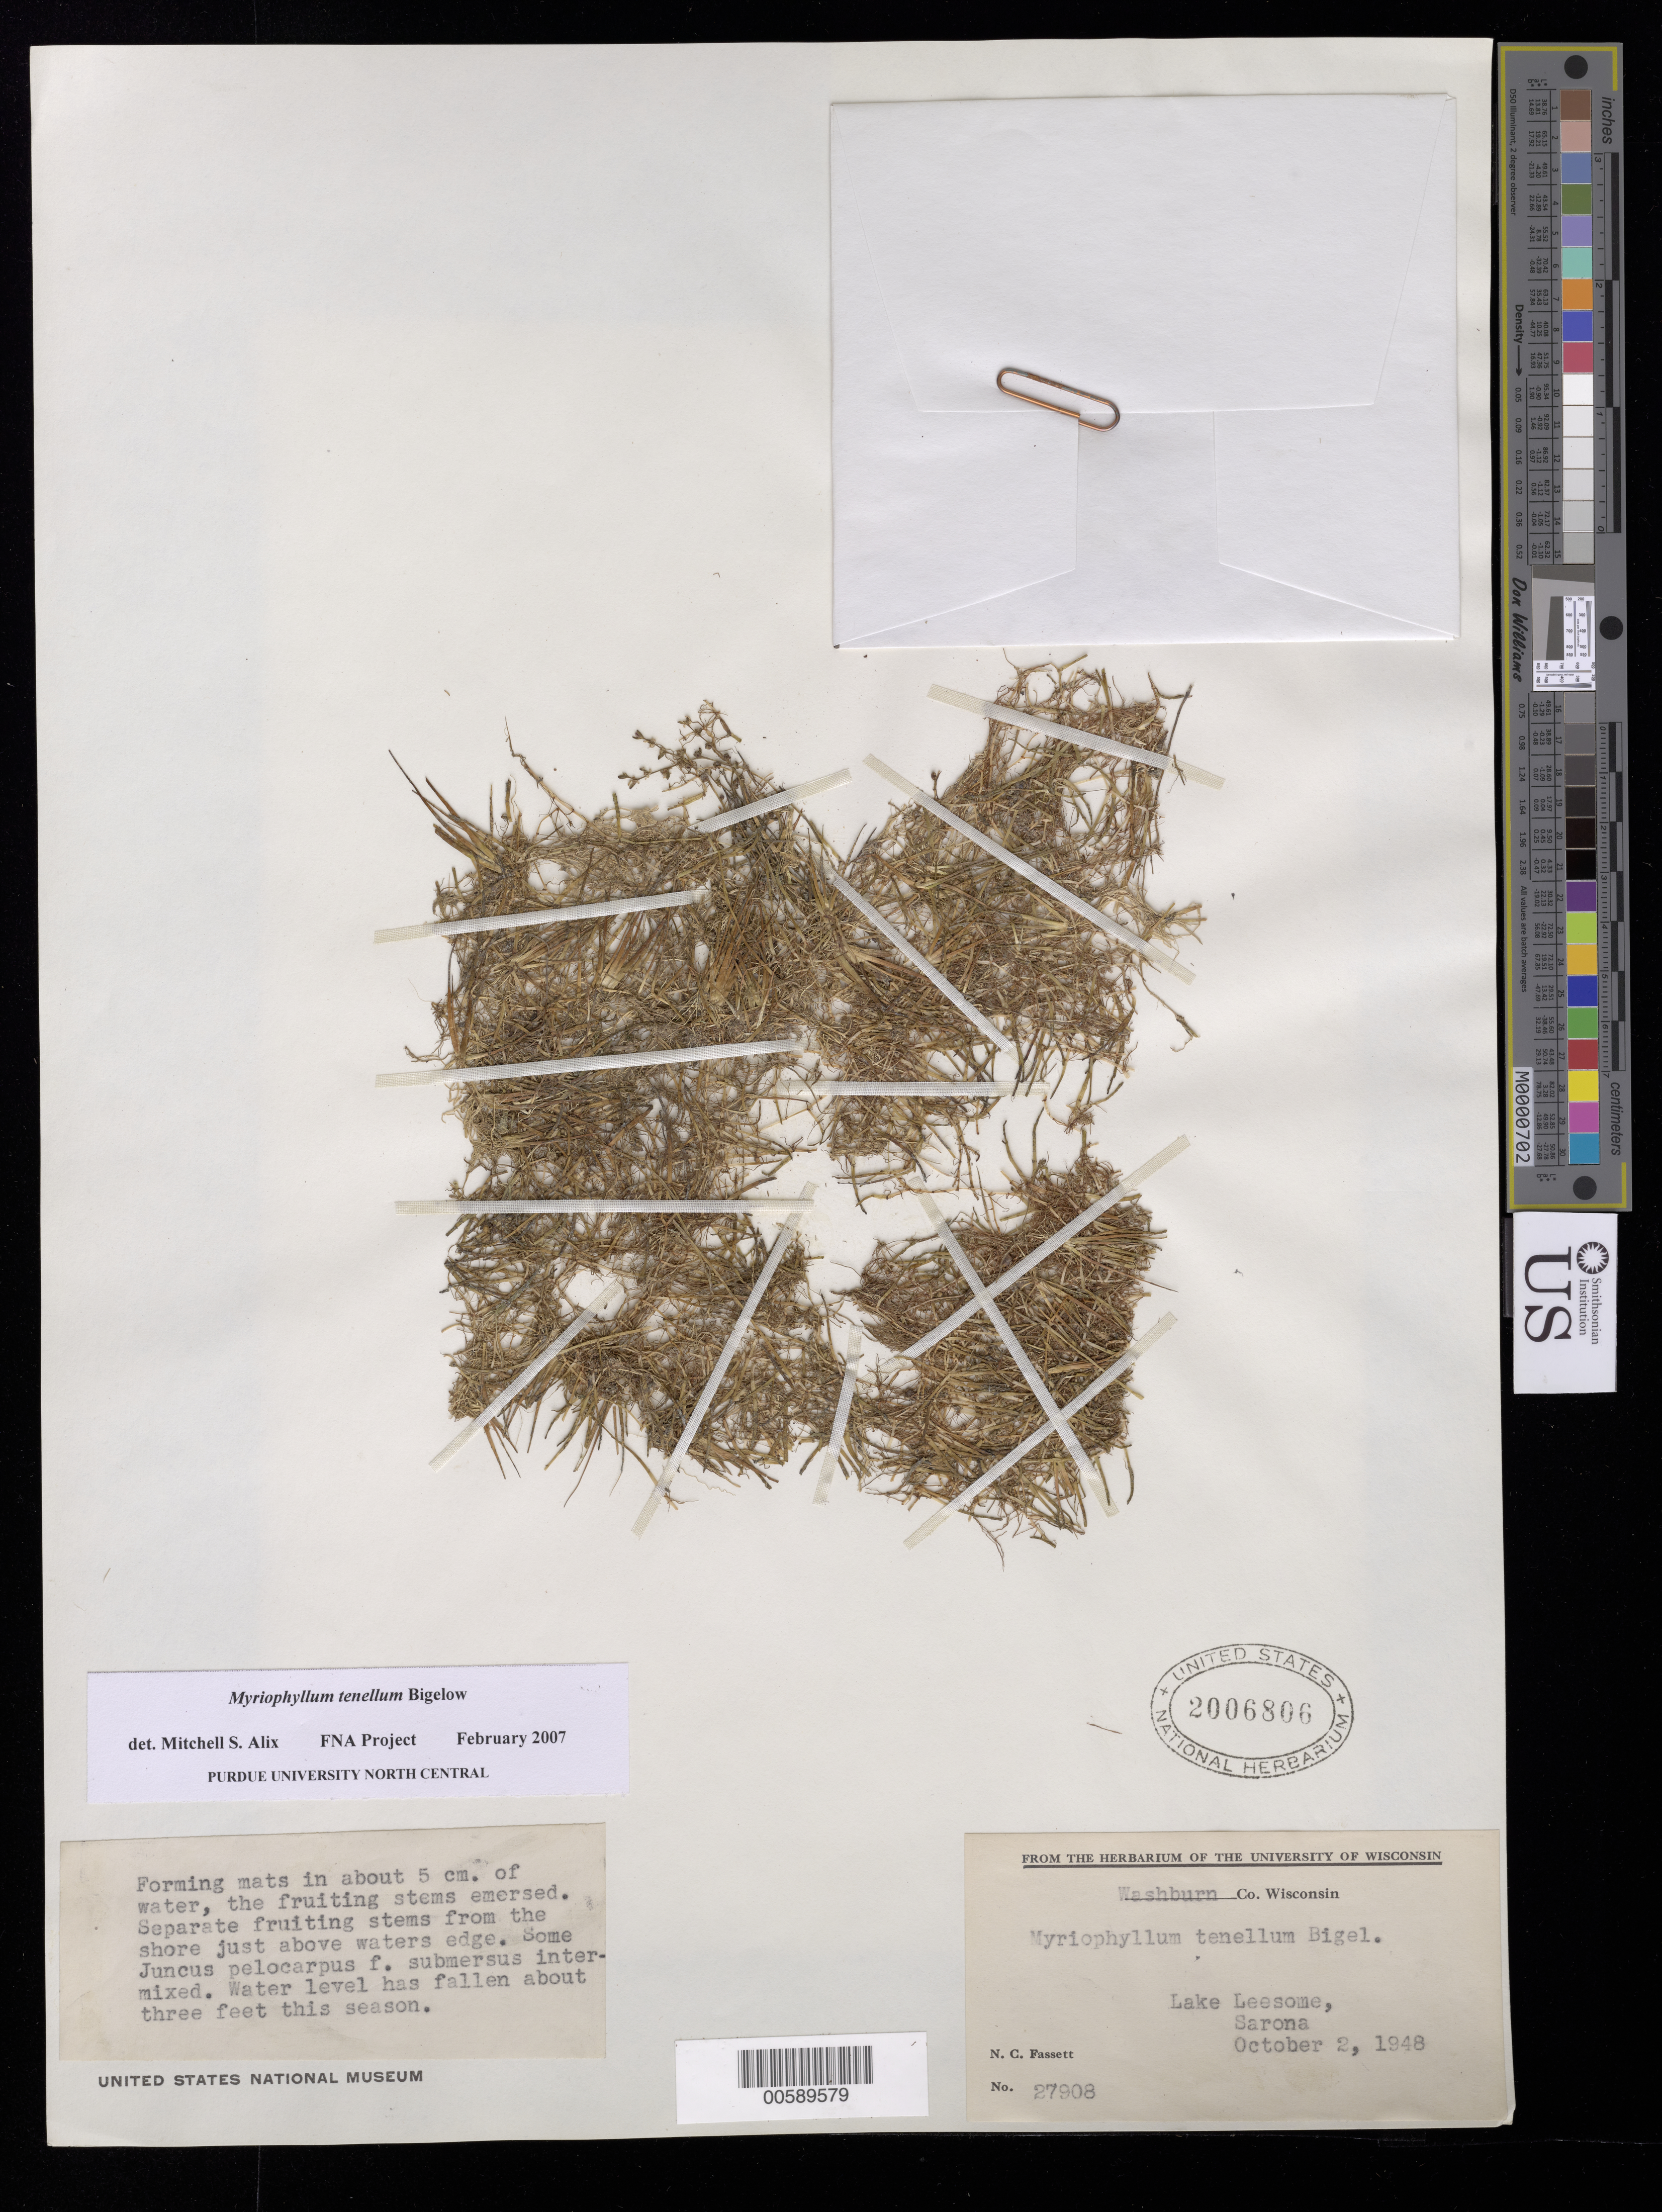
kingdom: Plantae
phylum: Tracheophyta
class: Magnoliopsida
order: Saxifragales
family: Haloragaceae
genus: Myriophyllum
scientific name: Myriophyllum tenellum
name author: Bigelow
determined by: Alix, M. S.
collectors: N. C. Fassett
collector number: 27908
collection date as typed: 02 Oct 1948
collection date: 1948-10-02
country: United States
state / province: Wisconsin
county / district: Washburn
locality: Lake Leesome, Sarona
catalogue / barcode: US 2006806